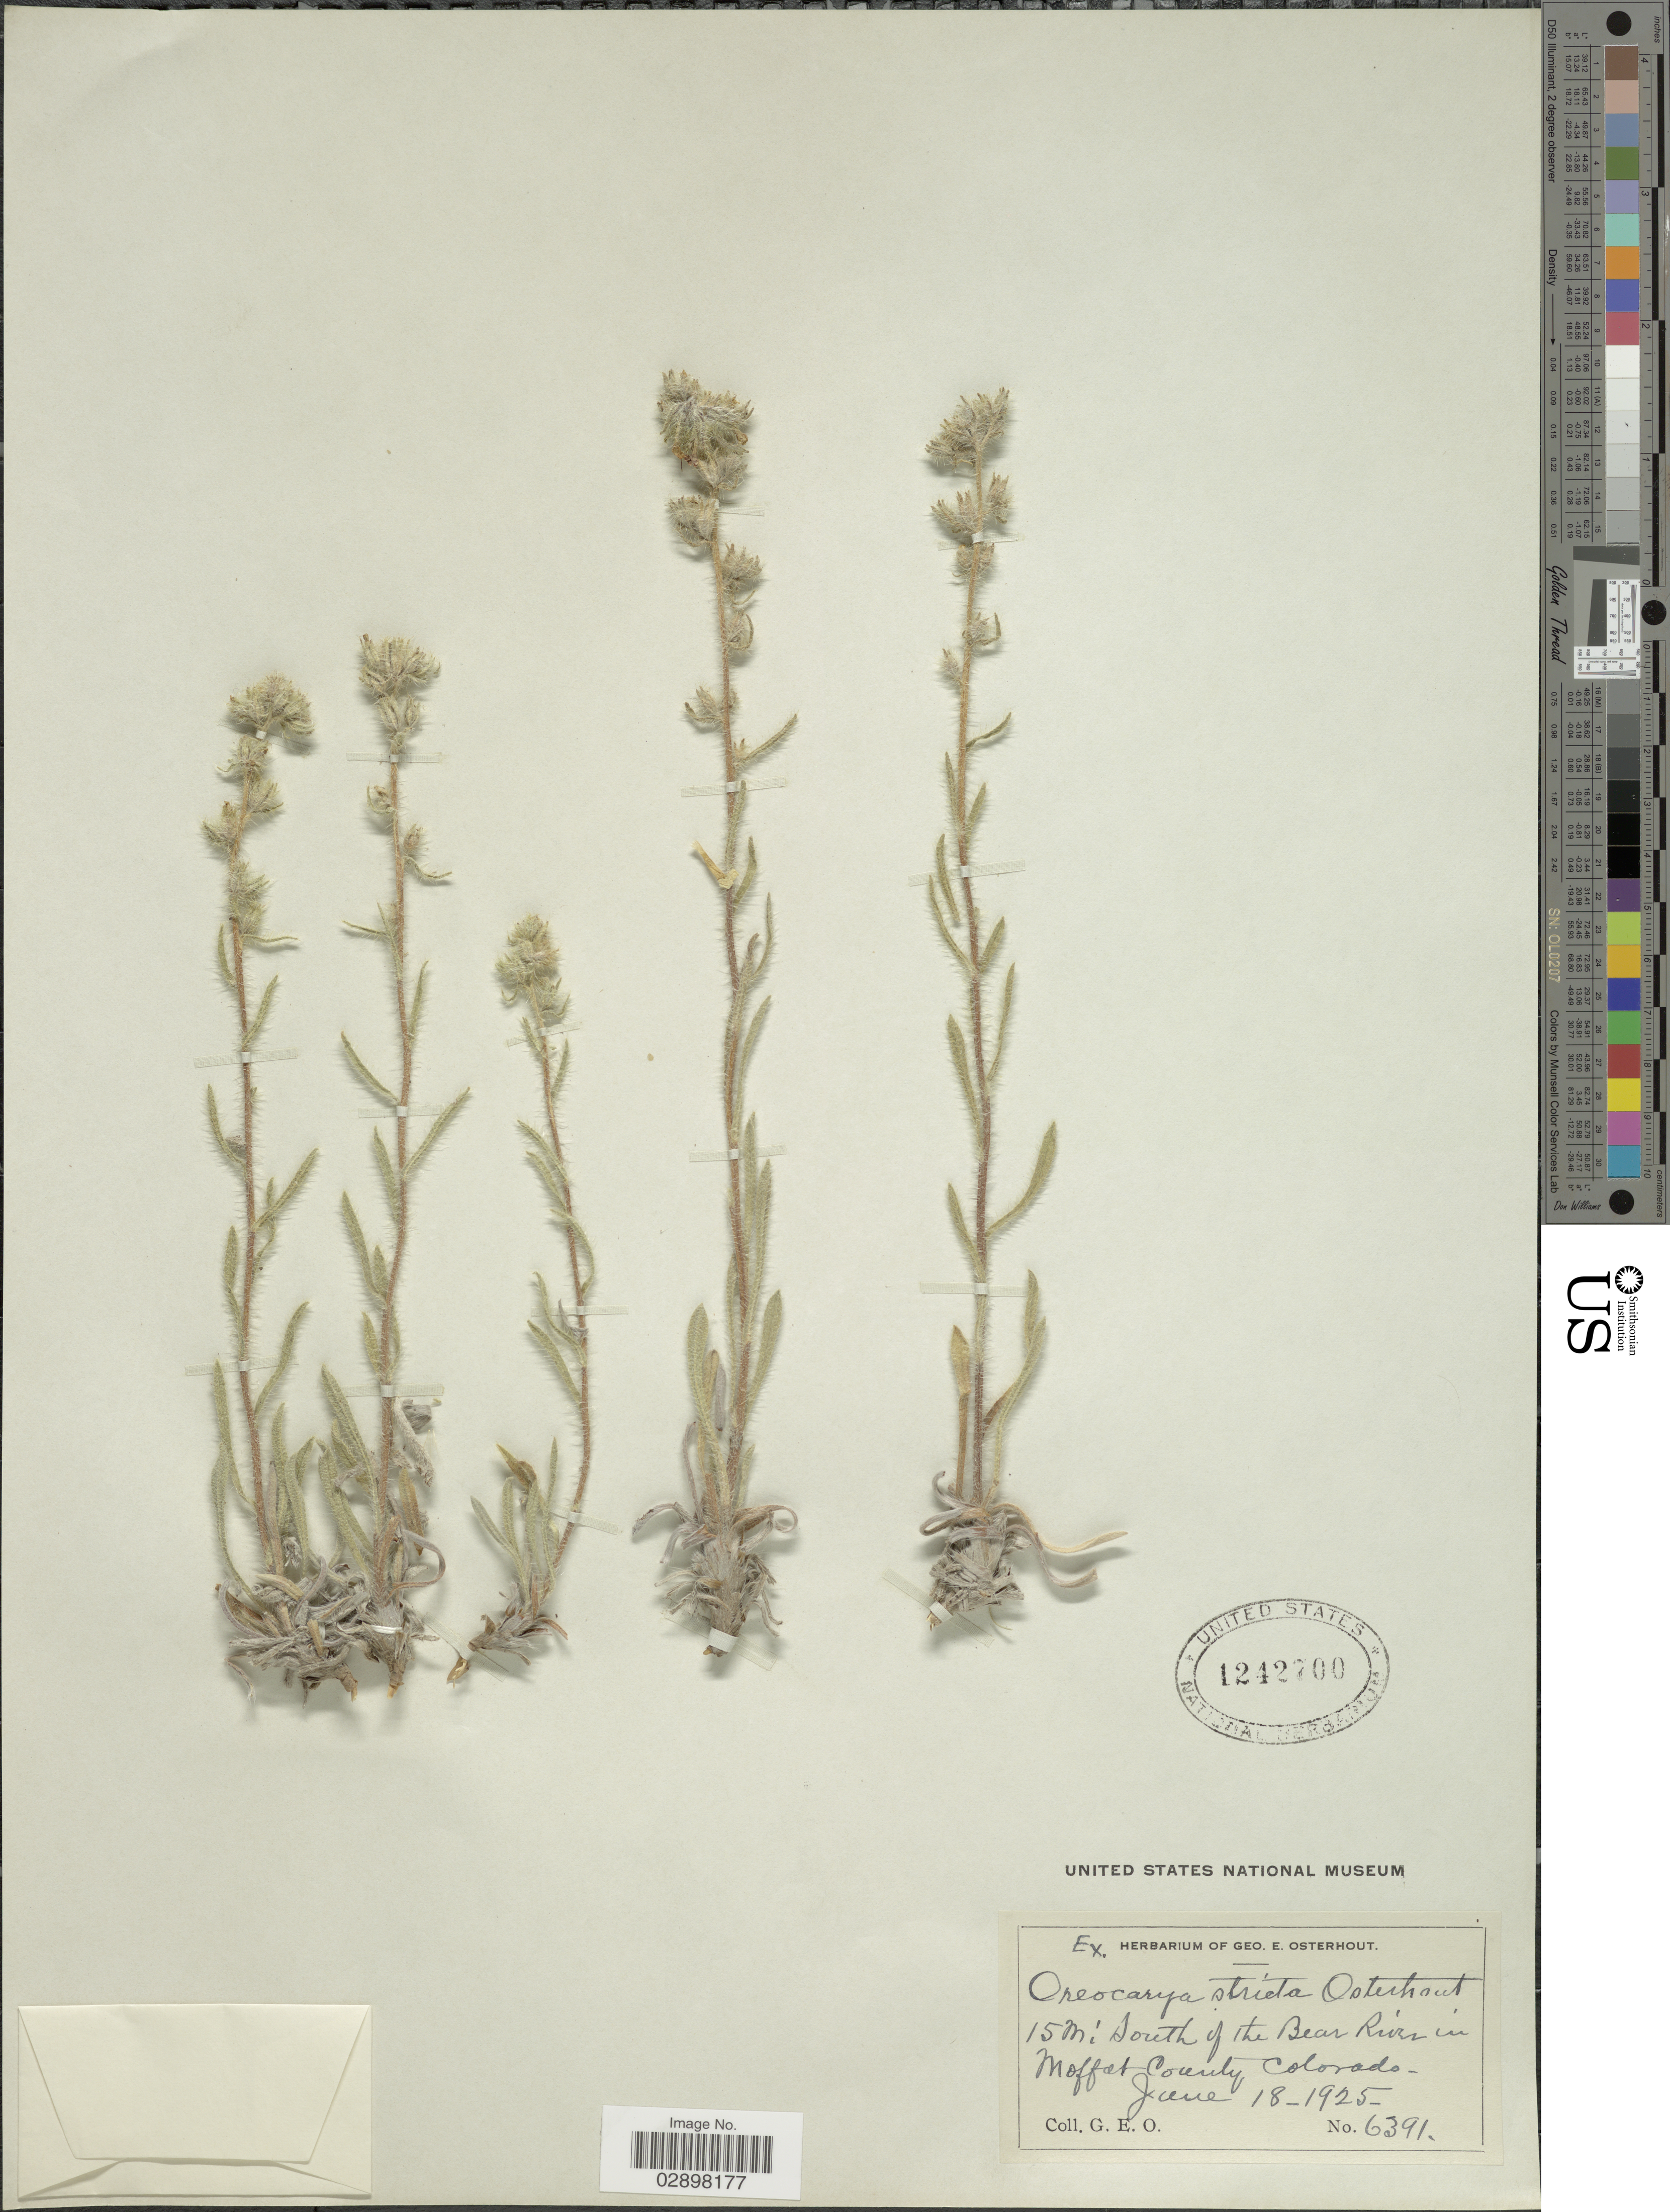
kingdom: Plantae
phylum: Tracheophyta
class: Magnoliopsida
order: Boraginales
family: Boraginaceae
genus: Cryptantha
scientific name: Cryptantha stricta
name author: (Osterh.) Payson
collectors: G. Osterhout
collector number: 6391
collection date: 1925-06-18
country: United States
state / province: Colorado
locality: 15 mi South of the Bear River in Moffat County.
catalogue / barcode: US 1242700